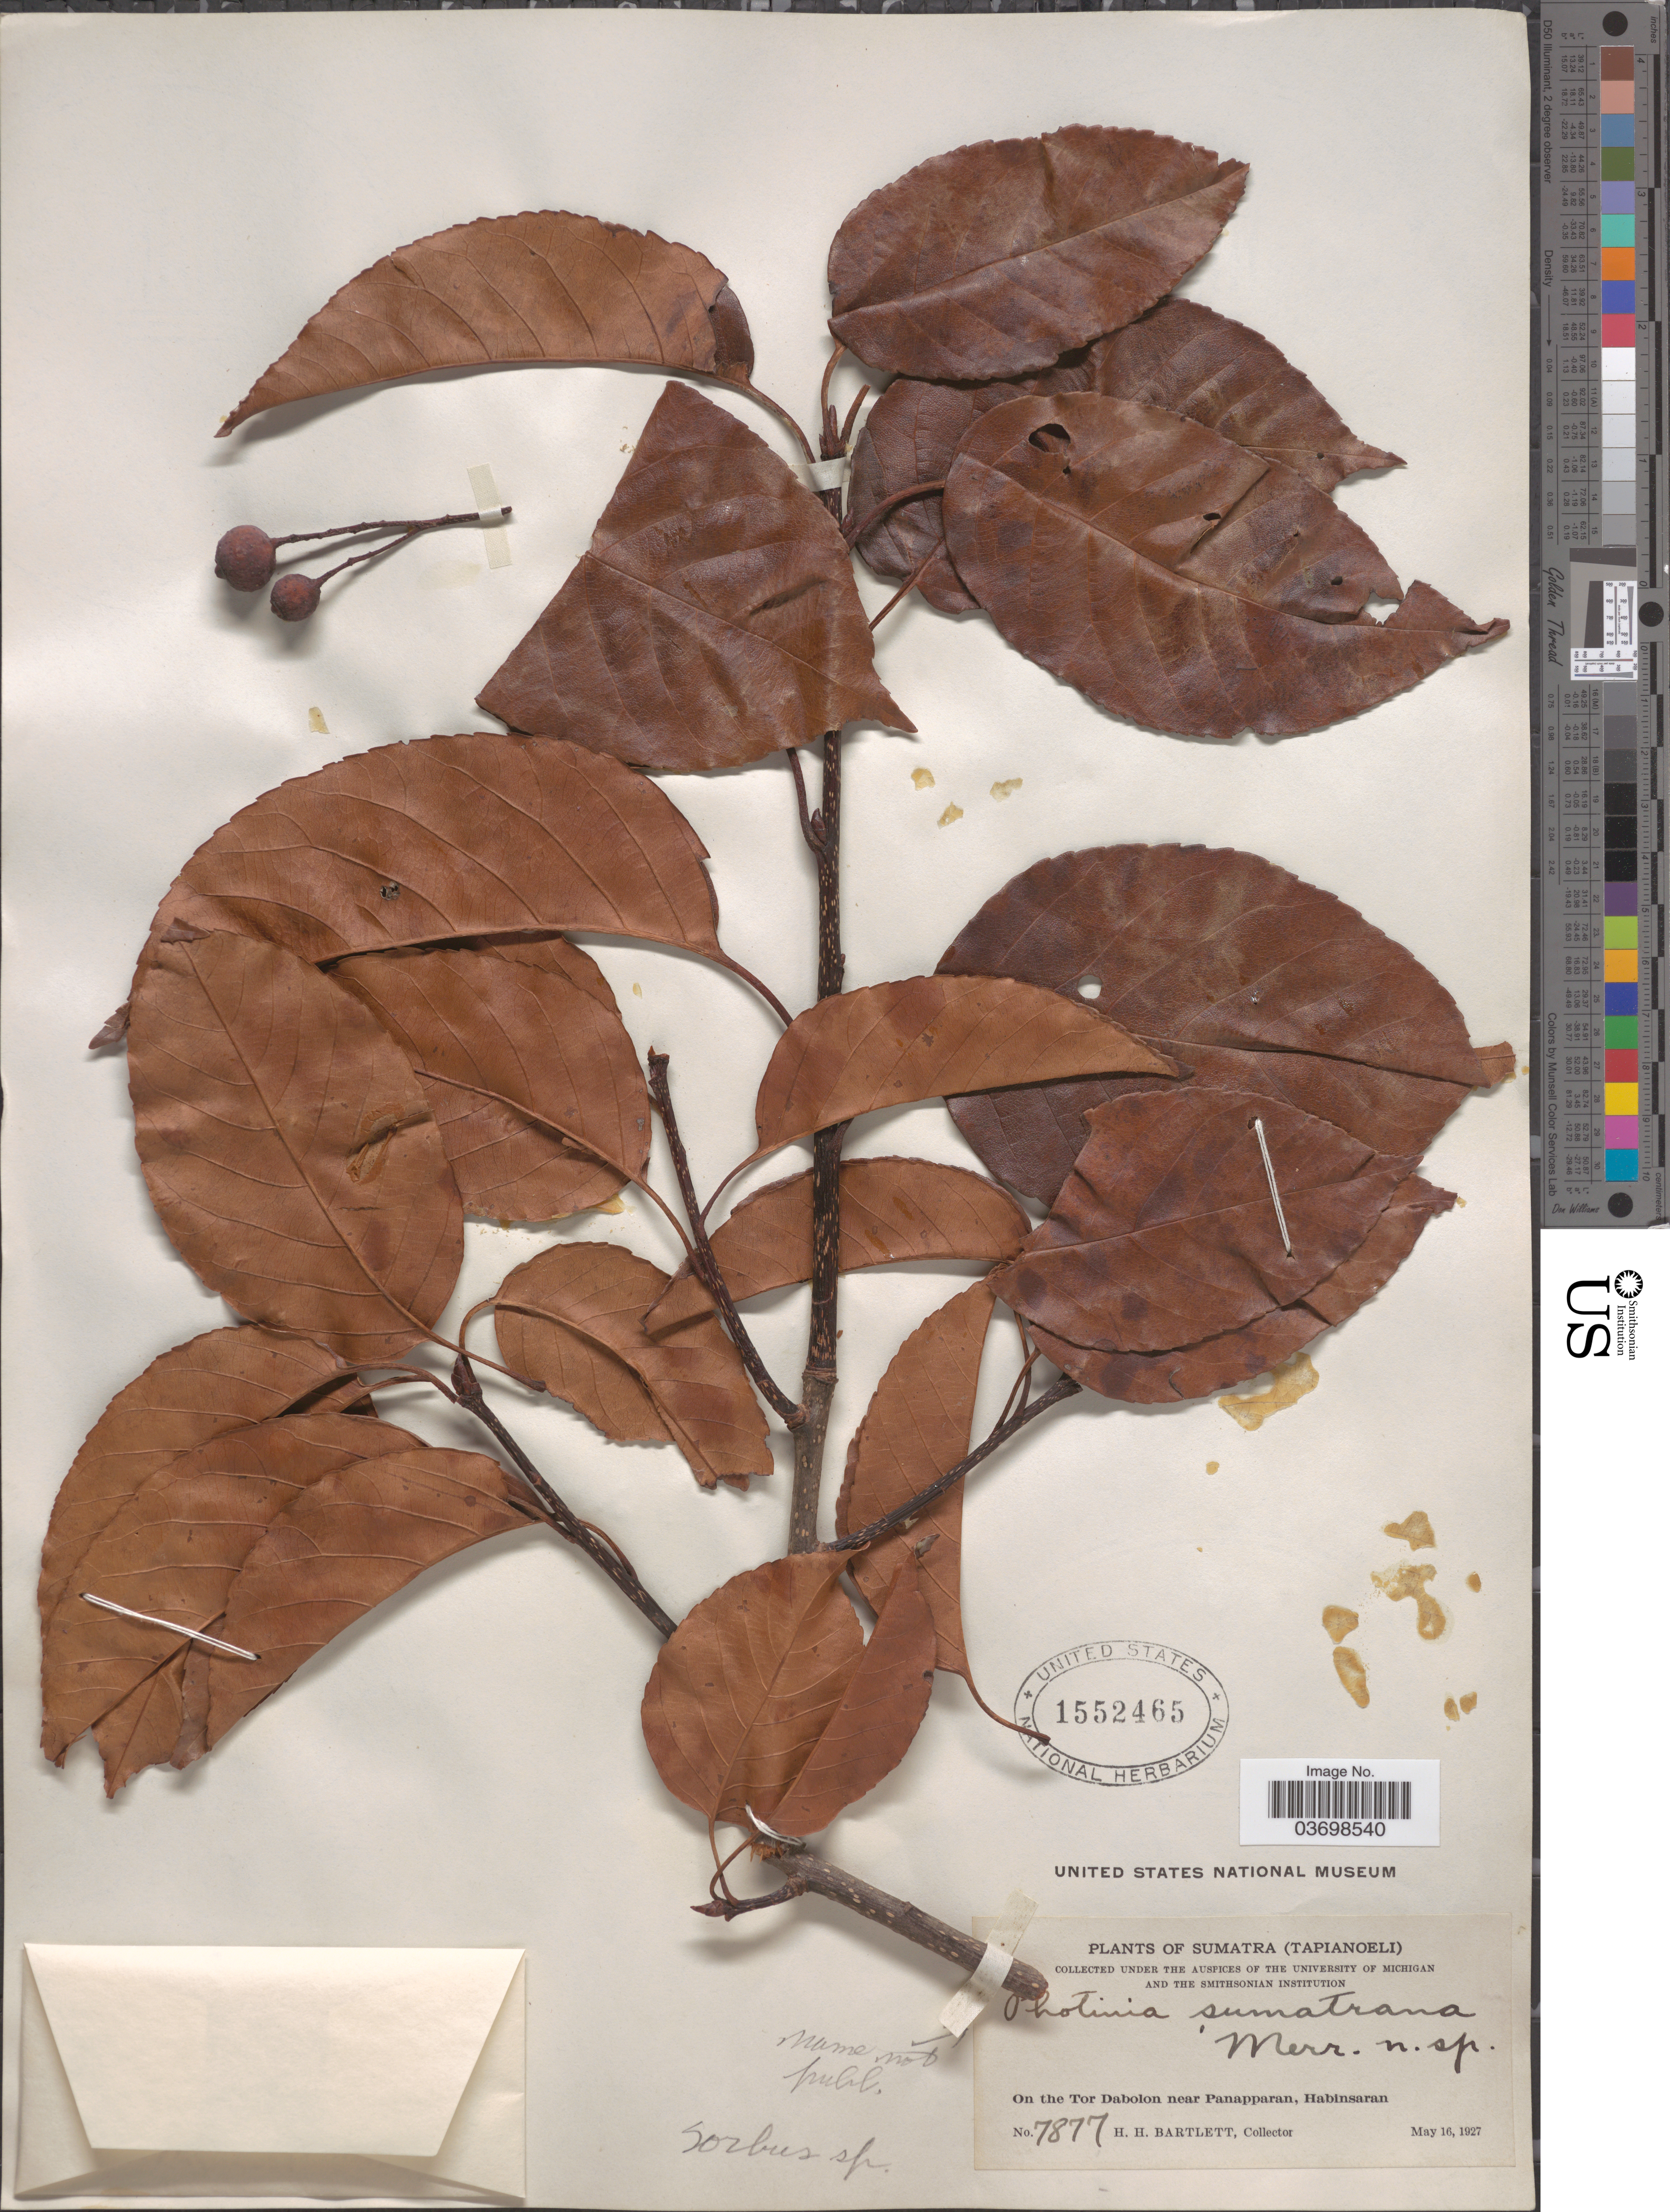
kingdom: Plantae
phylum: Tracheophyta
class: Magnoliopsida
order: Rosales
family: Rosaceae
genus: Sorbus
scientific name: Sorbus sp.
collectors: H. H. Bartlett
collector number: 7877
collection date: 1927-05-16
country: Indonesia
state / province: Sumatra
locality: Tapianoeli. On the Tor Dabolon near Panapparan, Habinsaran.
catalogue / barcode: US 1552465